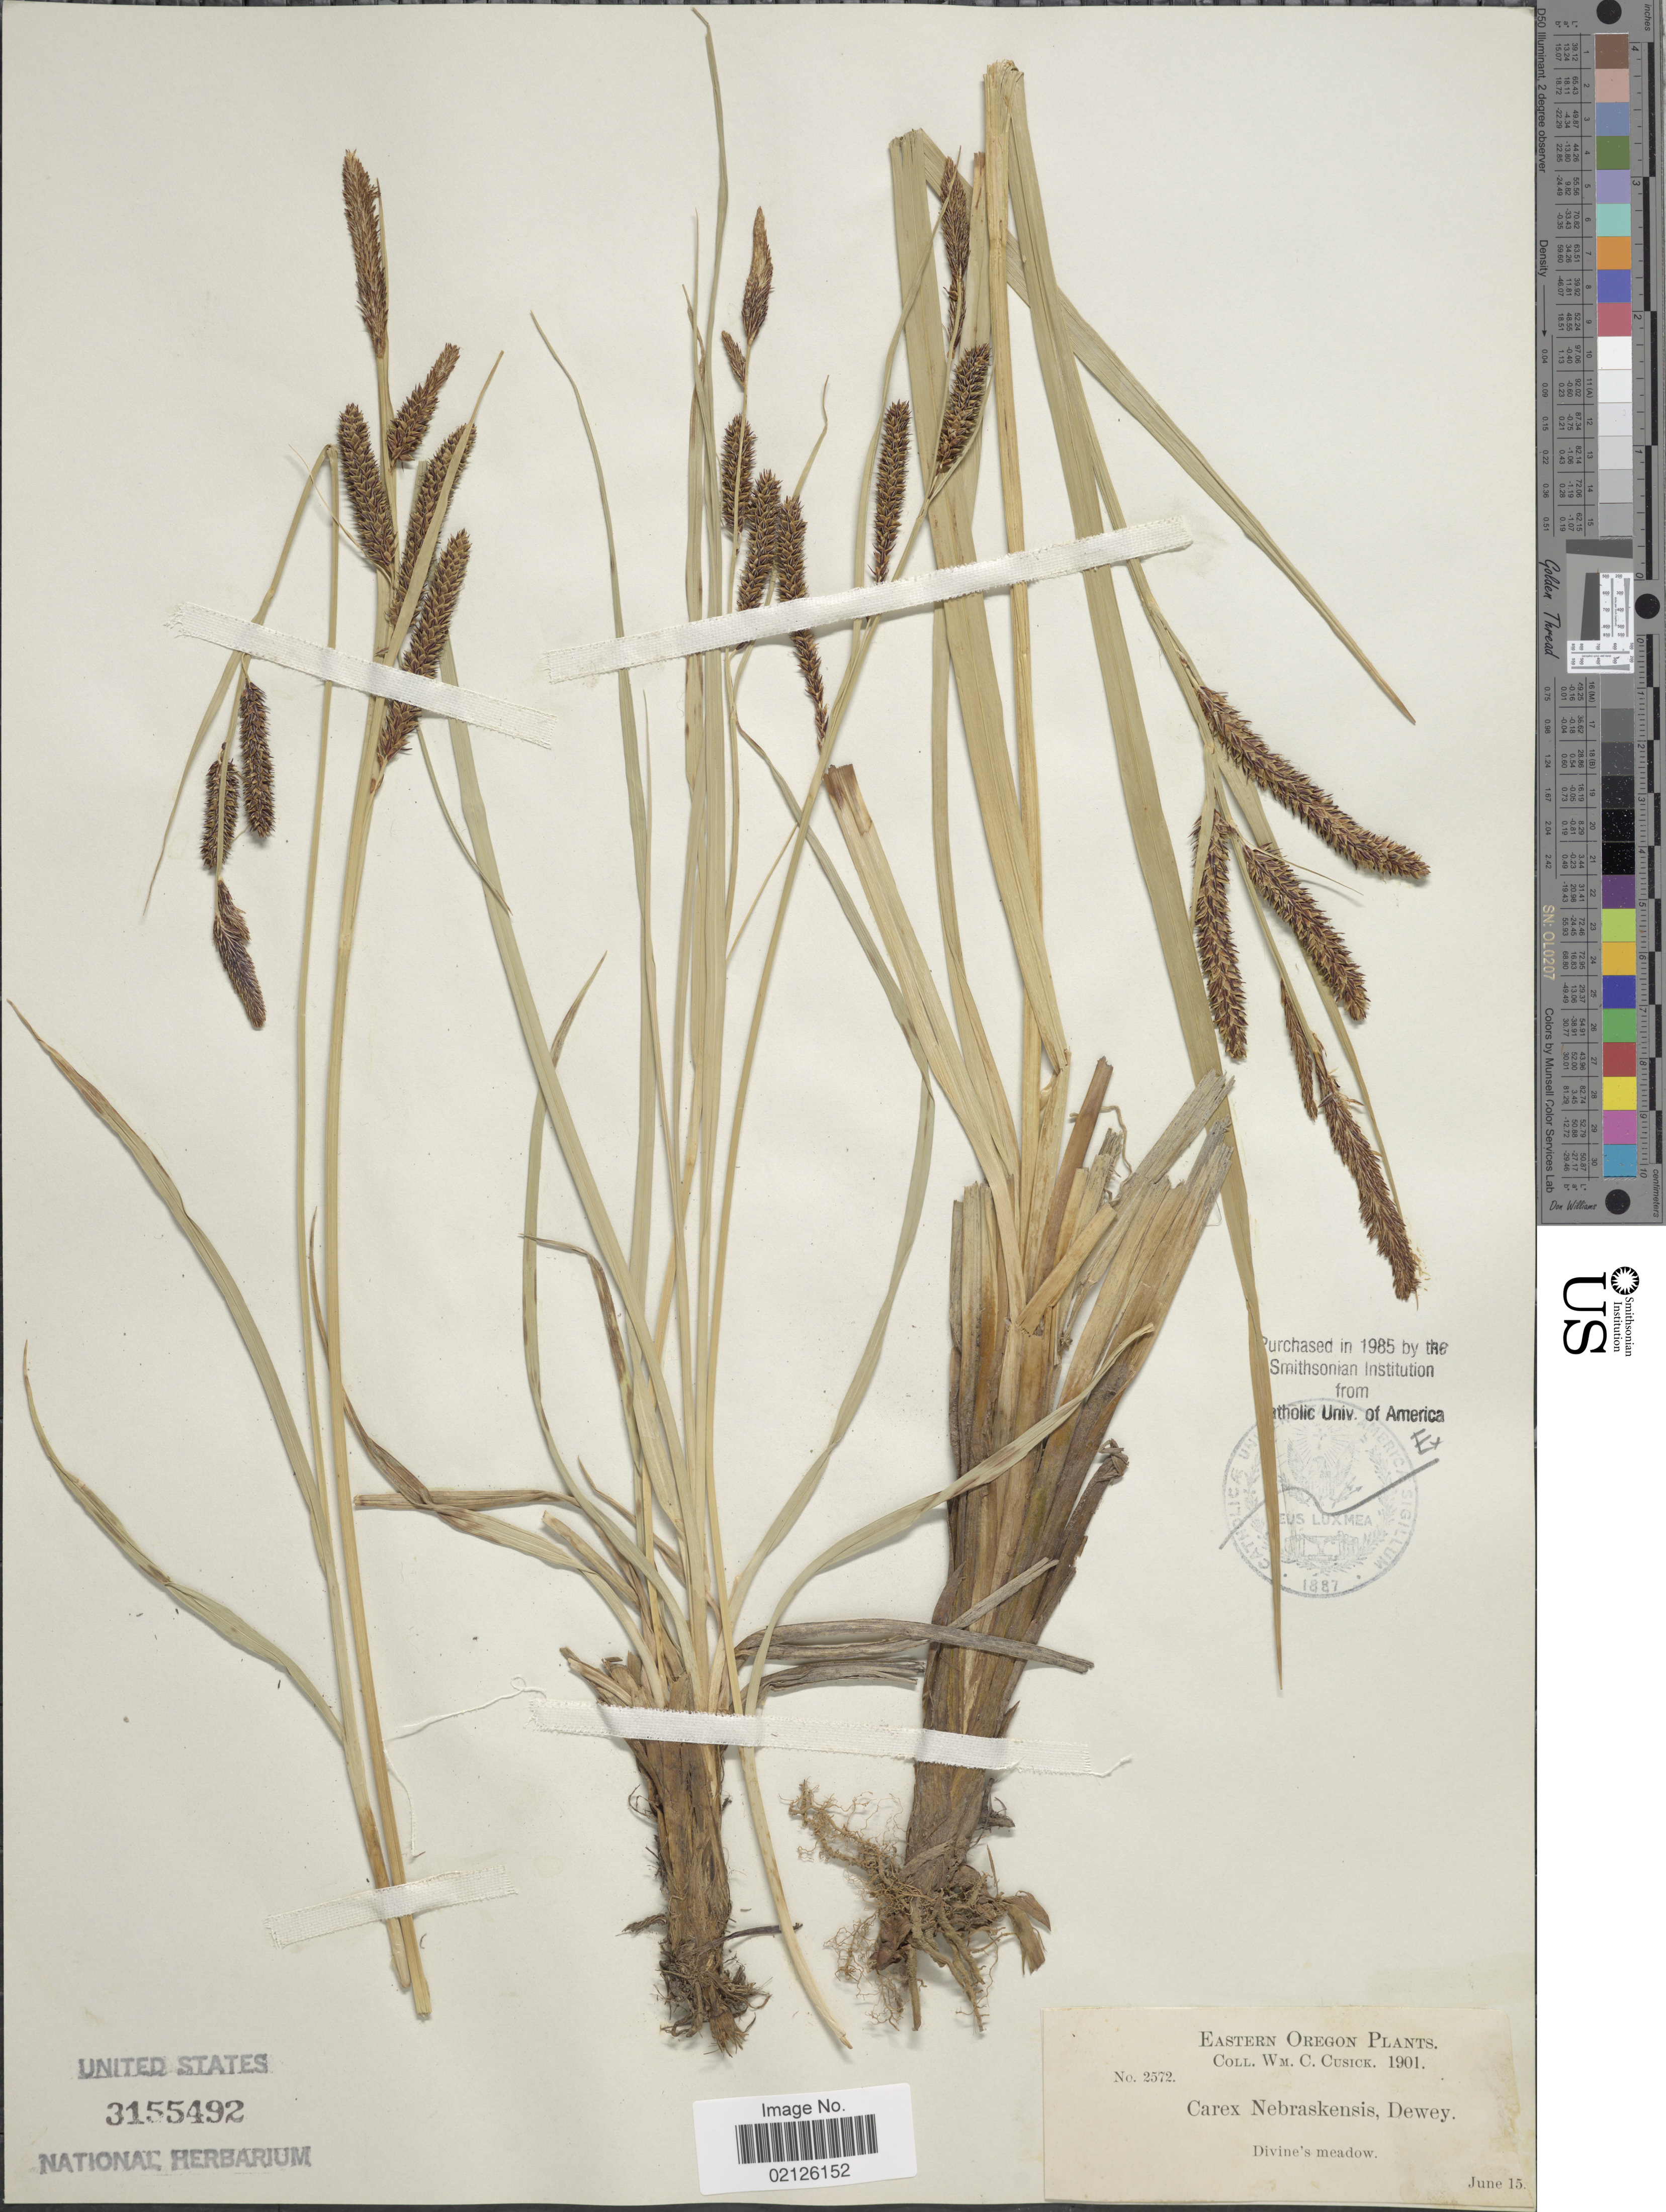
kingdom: Plantae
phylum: Tracheophyta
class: Liliopsida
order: Poales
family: Cyperaceae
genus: Carex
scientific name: Carex nebrascensis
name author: Dewey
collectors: W. C. Cusick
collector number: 2572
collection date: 1901-06-15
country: United States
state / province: Oregon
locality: Eastern Oregon, Divine's meadow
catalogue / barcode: US 3155492